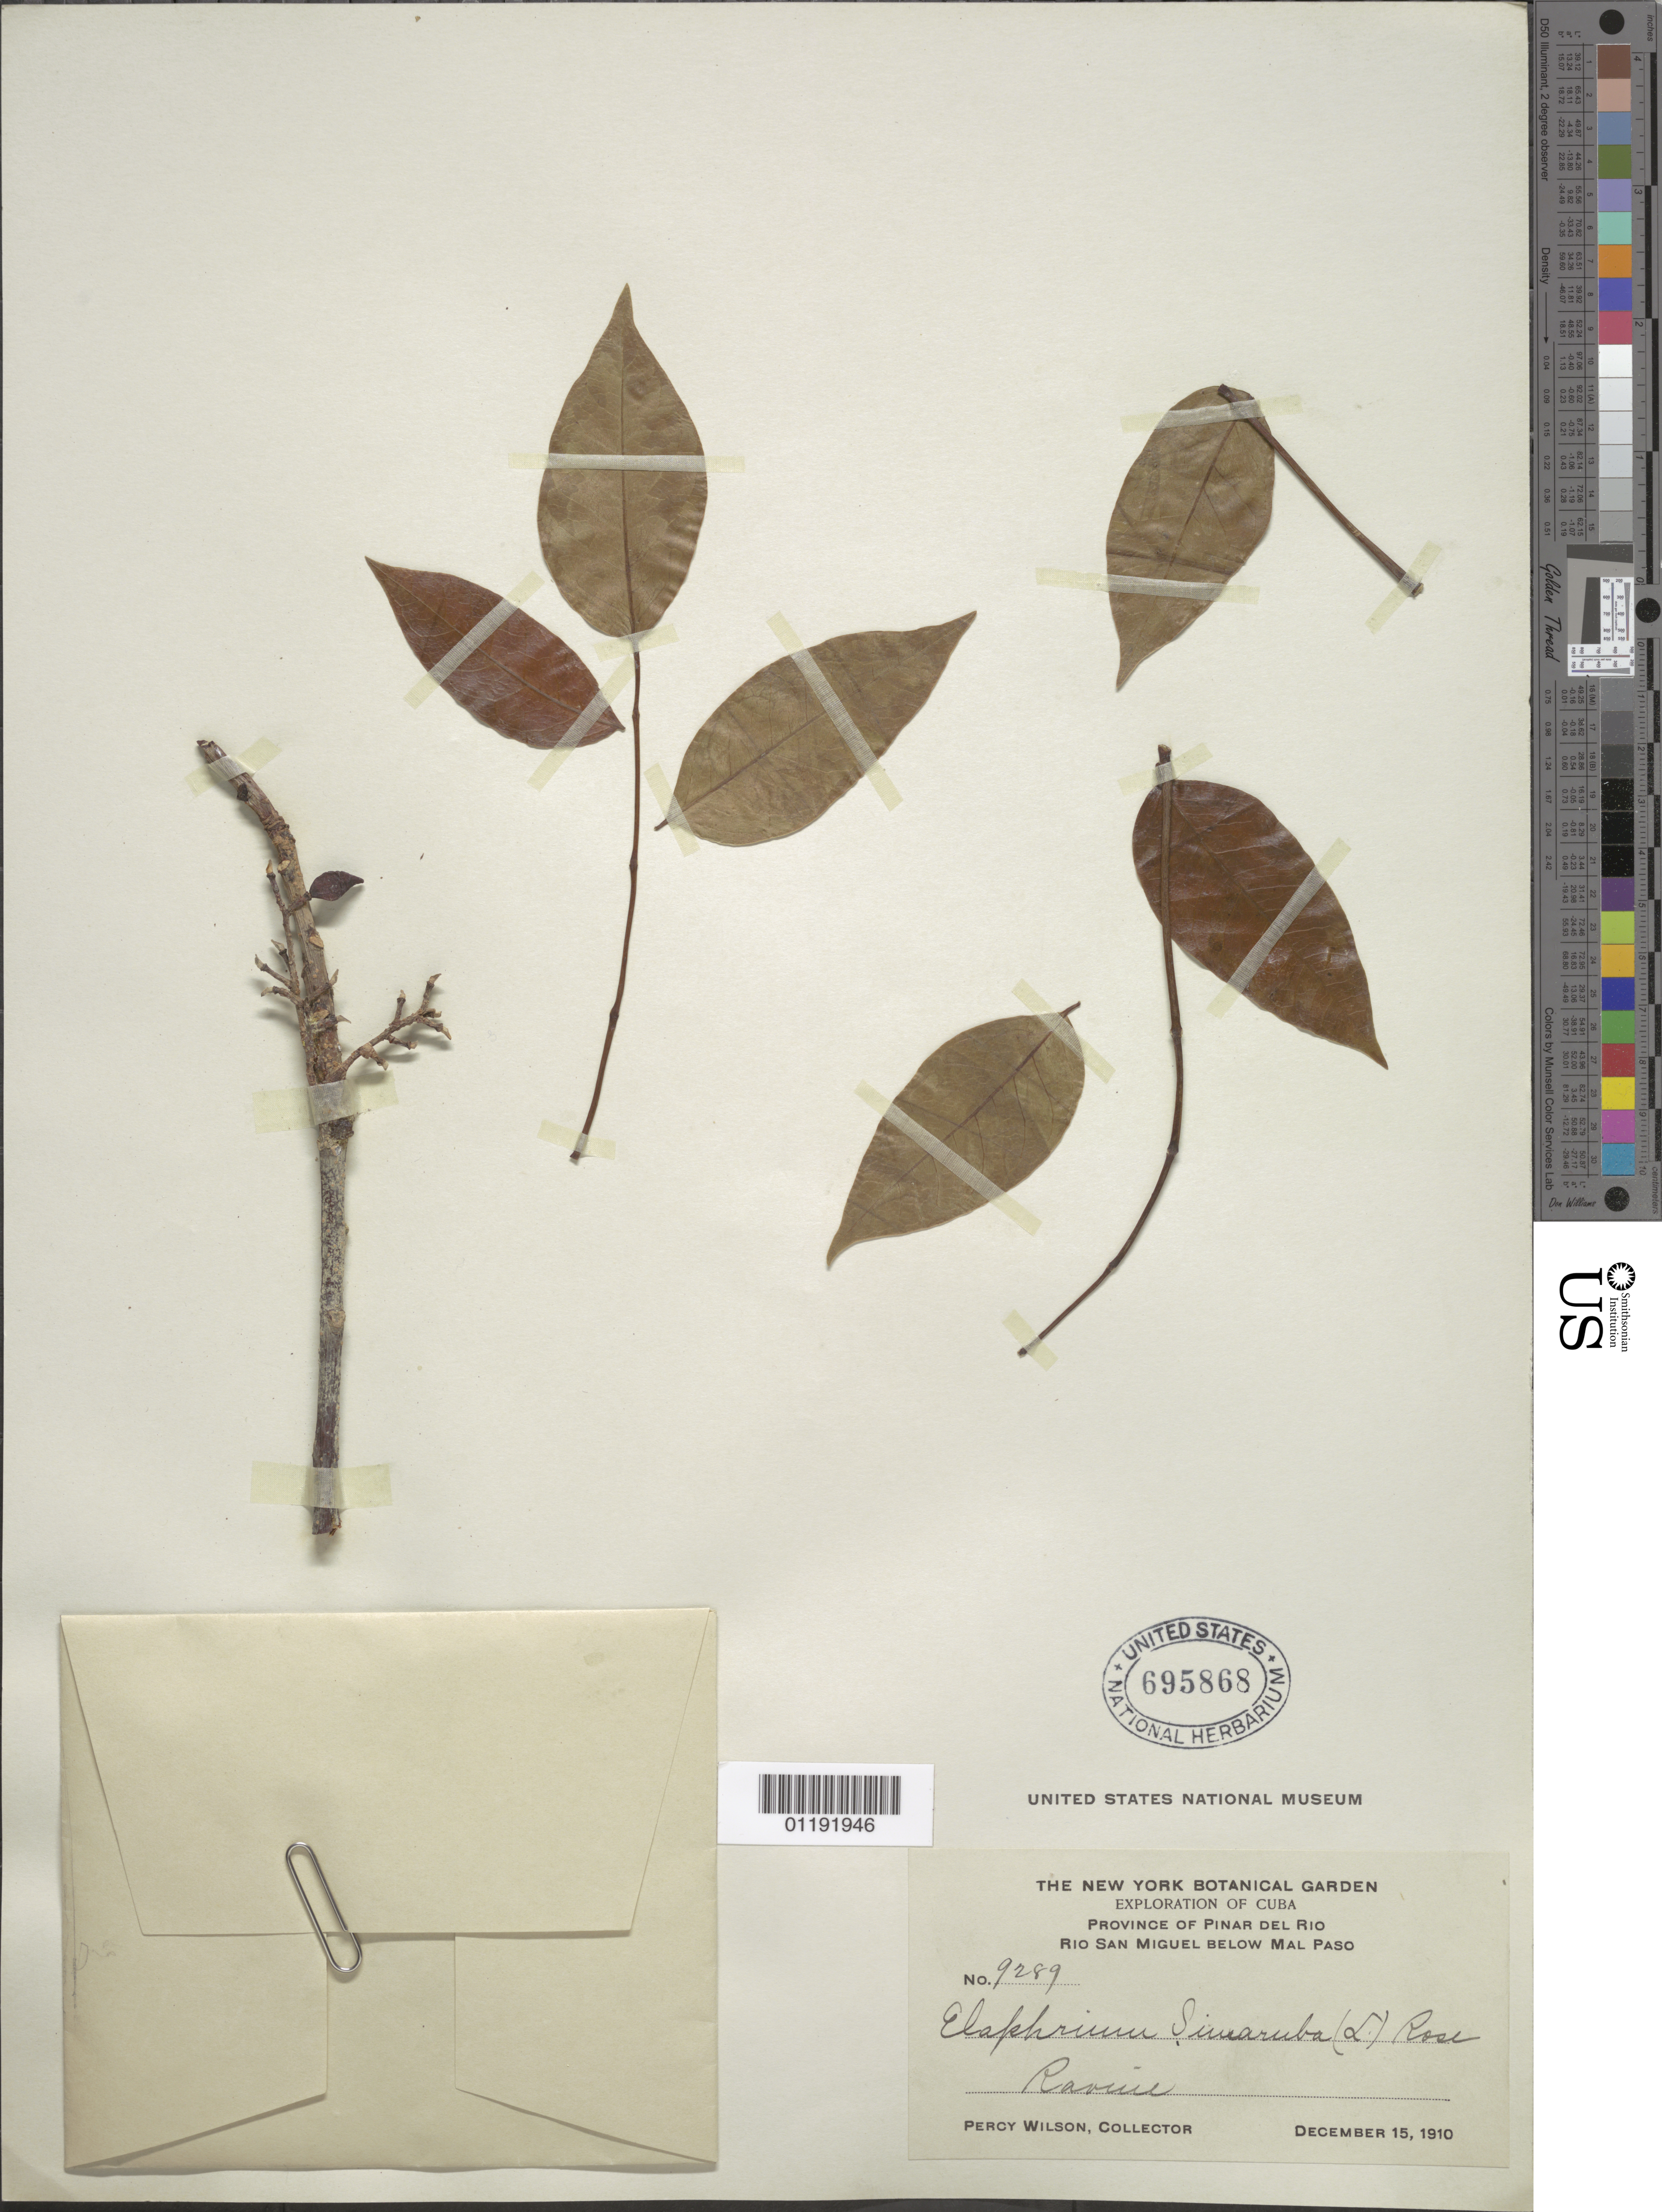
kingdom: Plantae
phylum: Tracheophyta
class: Magnoliopsida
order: Sapindales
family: Burseraceae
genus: Bursera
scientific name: Bursera simaruba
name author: (L.) Sarg.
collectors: P. Wilson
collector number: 9289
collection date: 1910-12-15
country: Cuba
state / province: Pinar del Rio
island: Cuba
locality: Rio San Miguel, below Mal Paso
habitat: Ravine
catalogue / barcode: US 695868